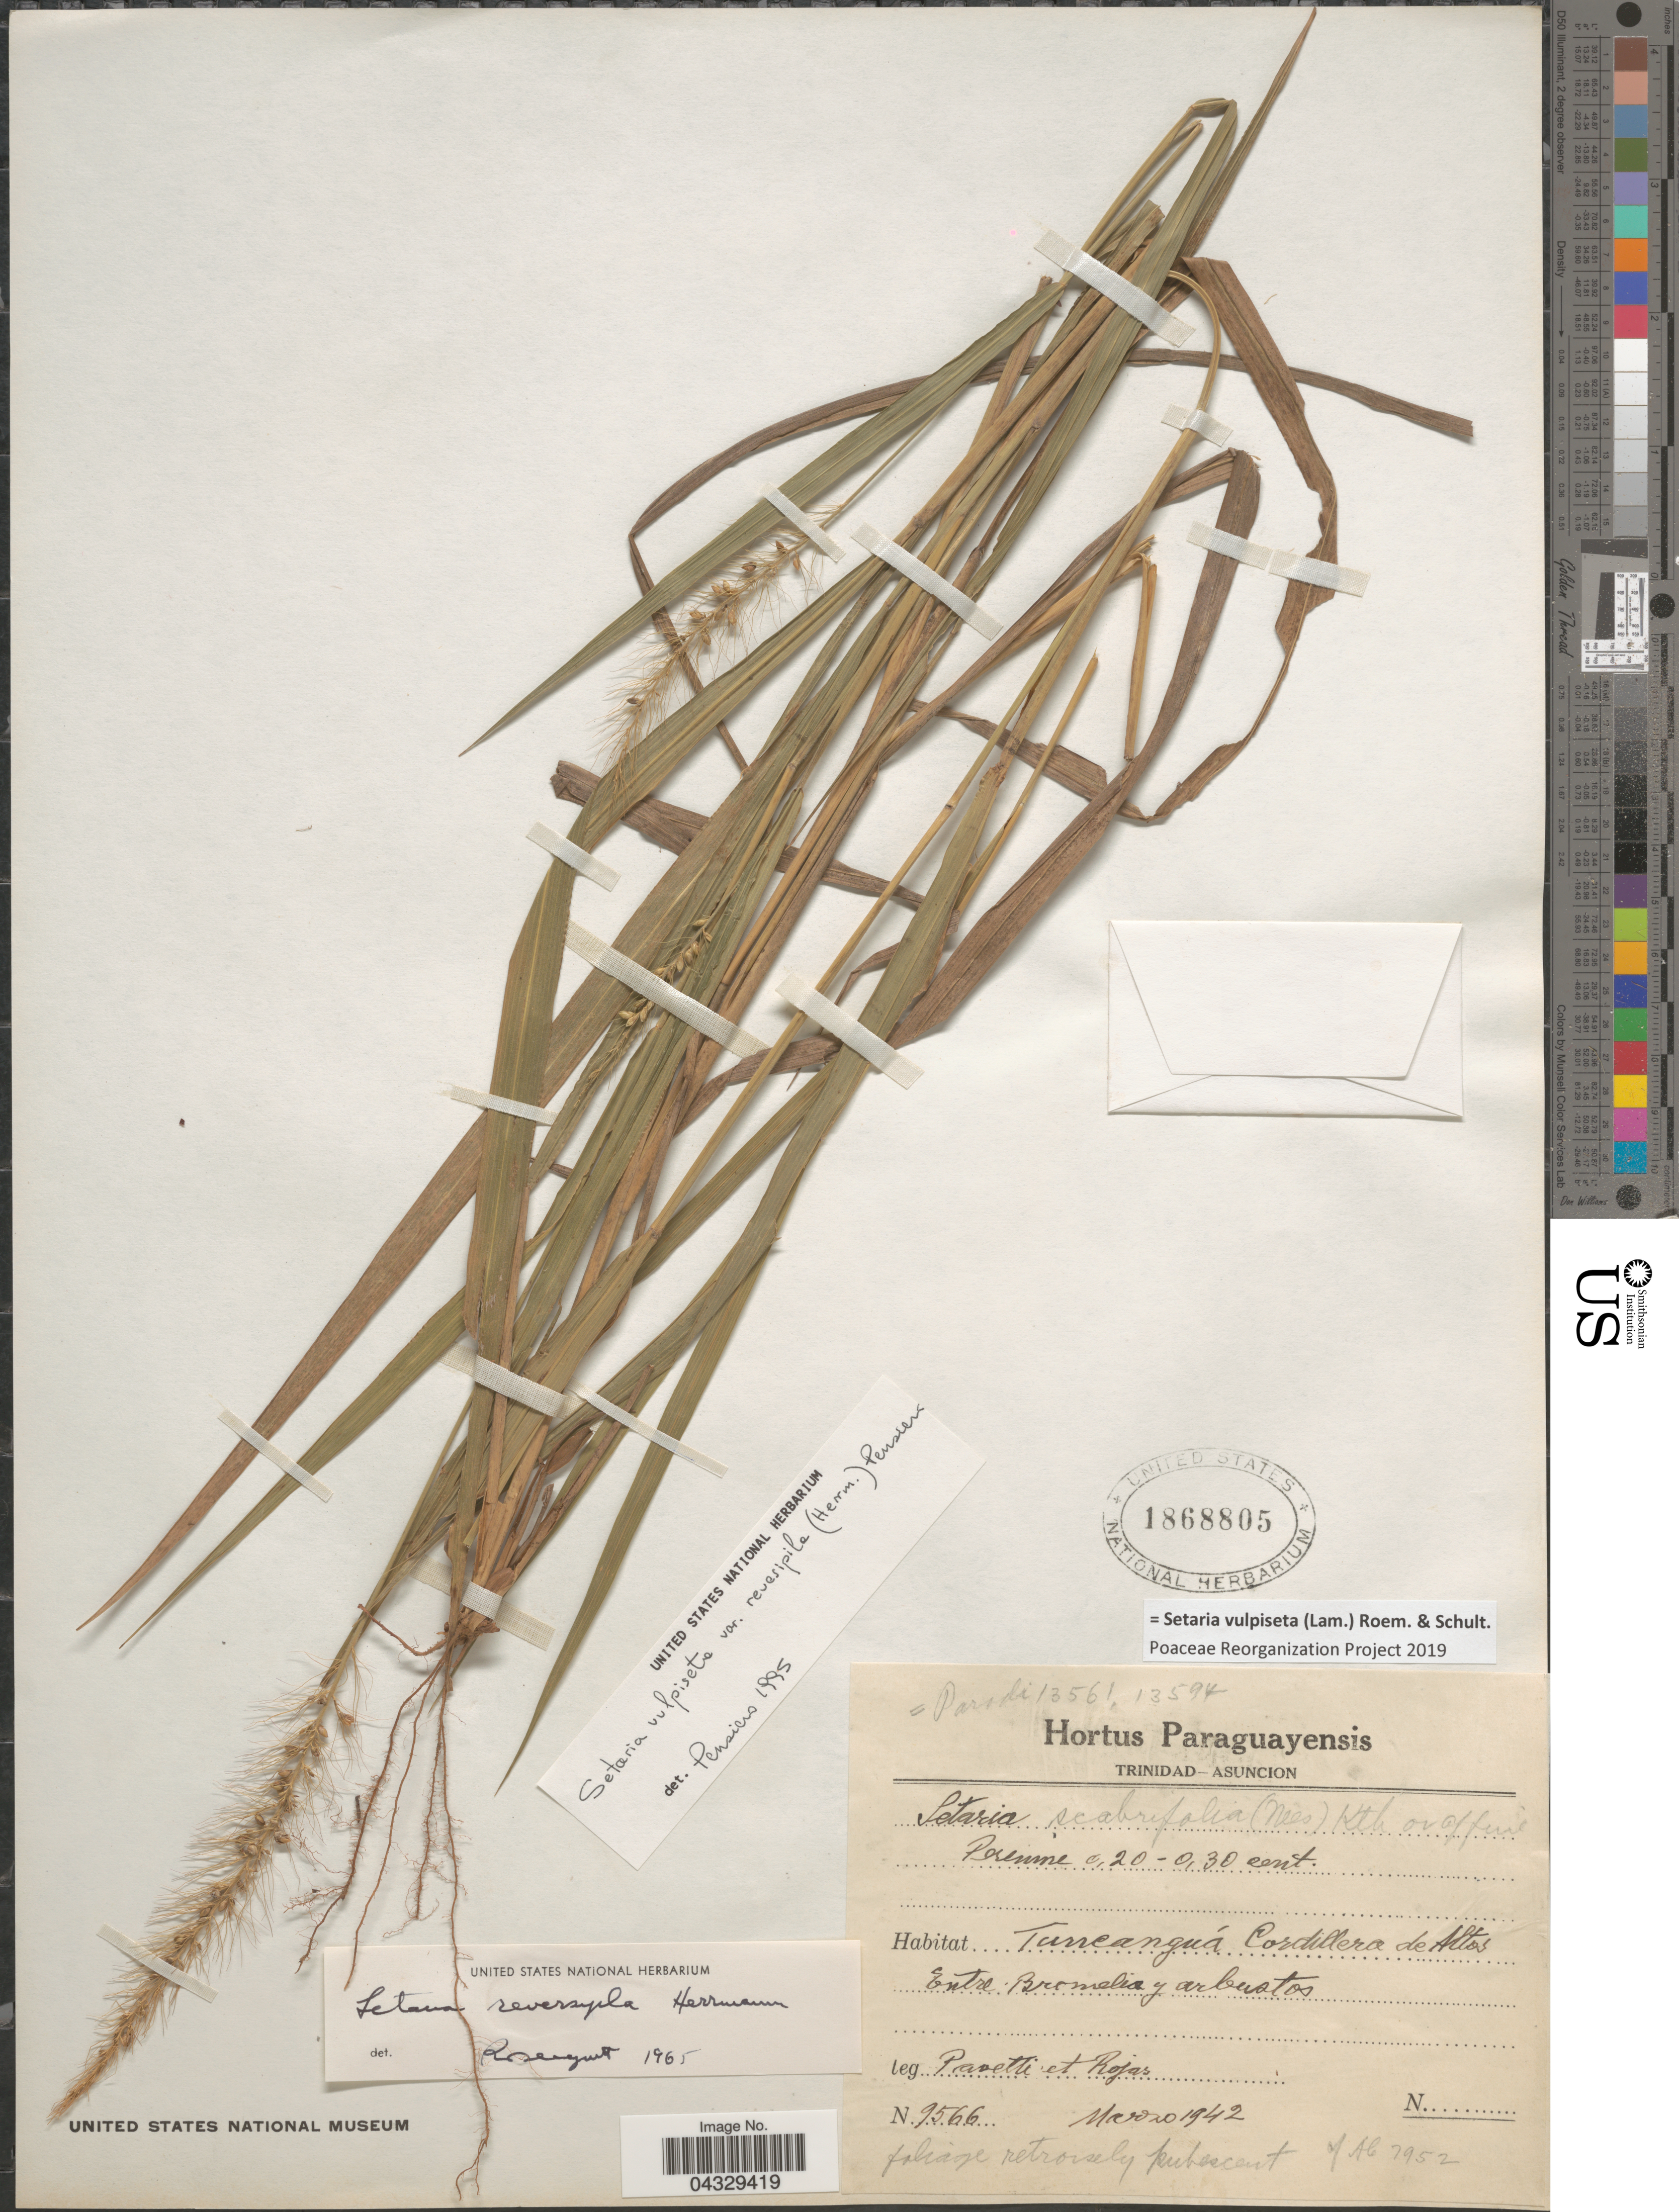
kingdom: Plantae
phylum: Tracheophyta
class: Liliopsida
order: Poales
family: Poaceae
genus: Setaria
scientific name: Setaria vulpiseta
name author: (Lam.) Roem. & Schult.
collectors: -. Pavetti & Rojas, --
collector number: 9566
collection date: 1942-03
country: Paraguay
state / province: Cordillera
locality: Trinidad - Asuncion. Tuncanguá Cordillera de Altos. Entre Bromelia y arbustos.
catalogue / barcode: US 1868805